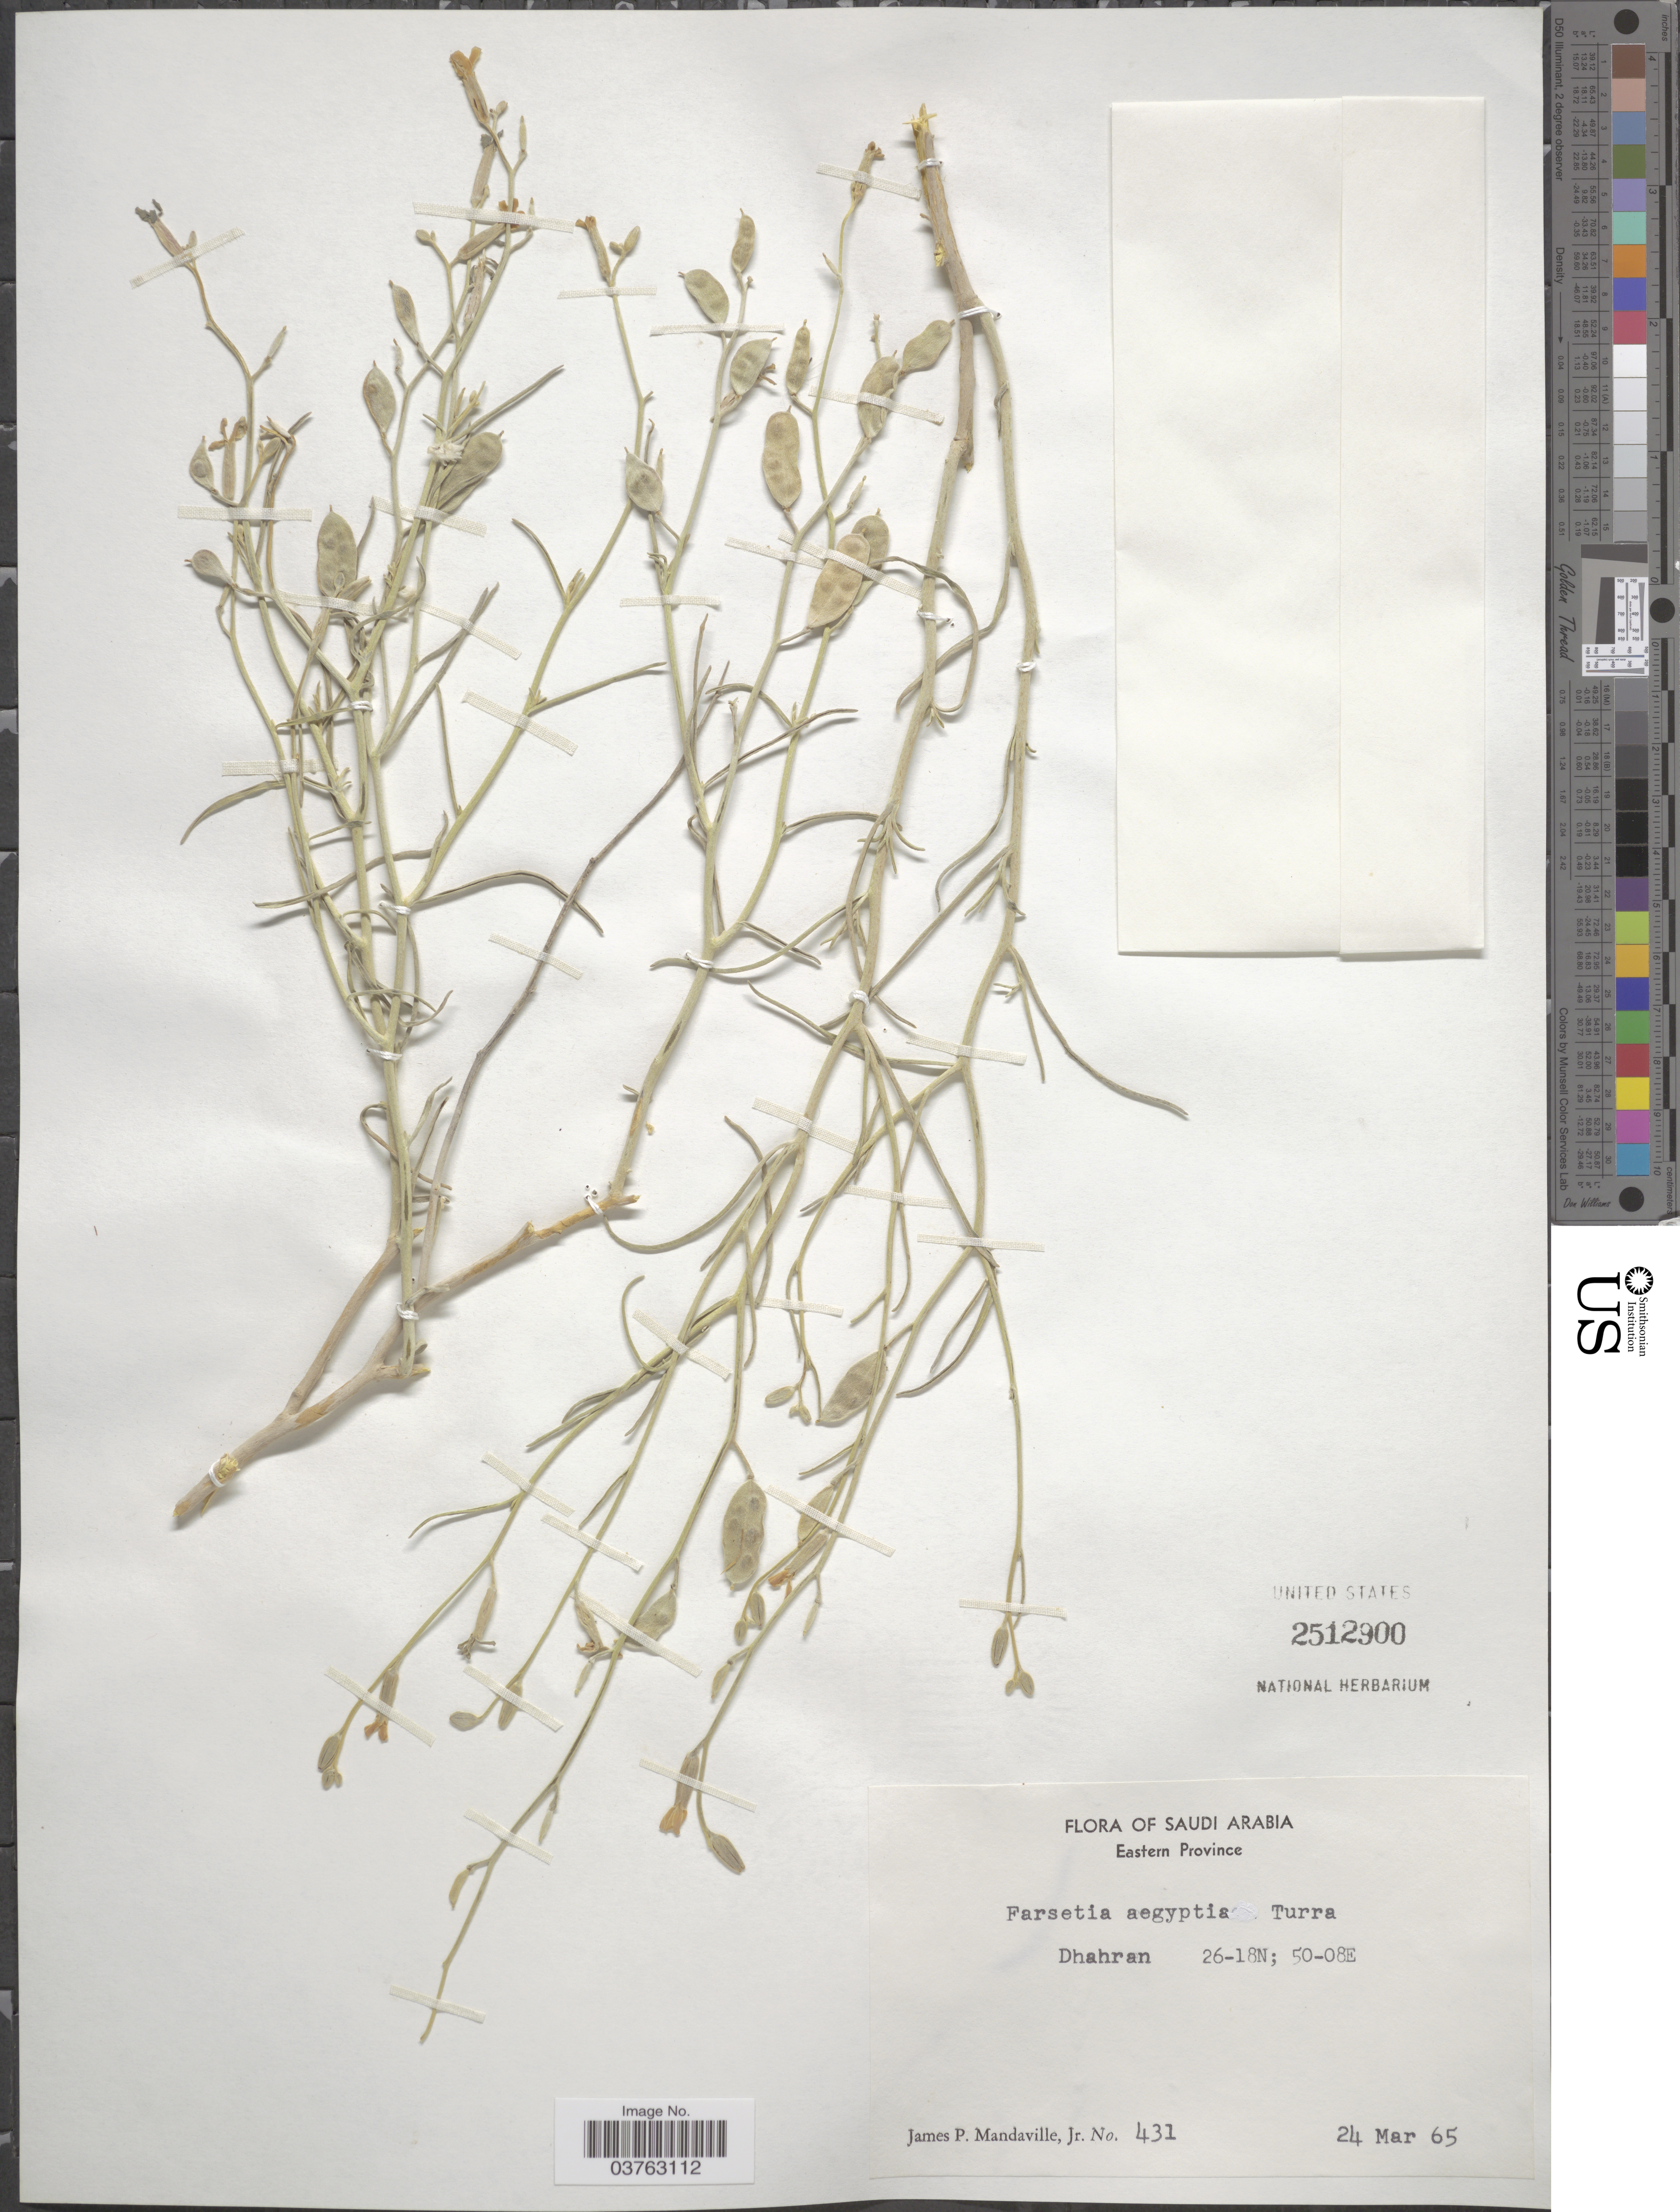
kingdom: Plantae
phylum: Tracheophyta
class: Magnoliopsida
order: Brassicales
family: Brassicaceae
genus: Farsetia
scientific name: Farsetia aegyptia subsp. aegyptia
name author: Turra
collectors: J. Mandaville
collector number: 431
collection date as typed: Transcribed d/m/y: 24/3/65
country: Saudi Arabia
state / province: Ash Sharqiyah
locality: Eastern Province. Dhahran.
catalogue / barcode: US 2512900